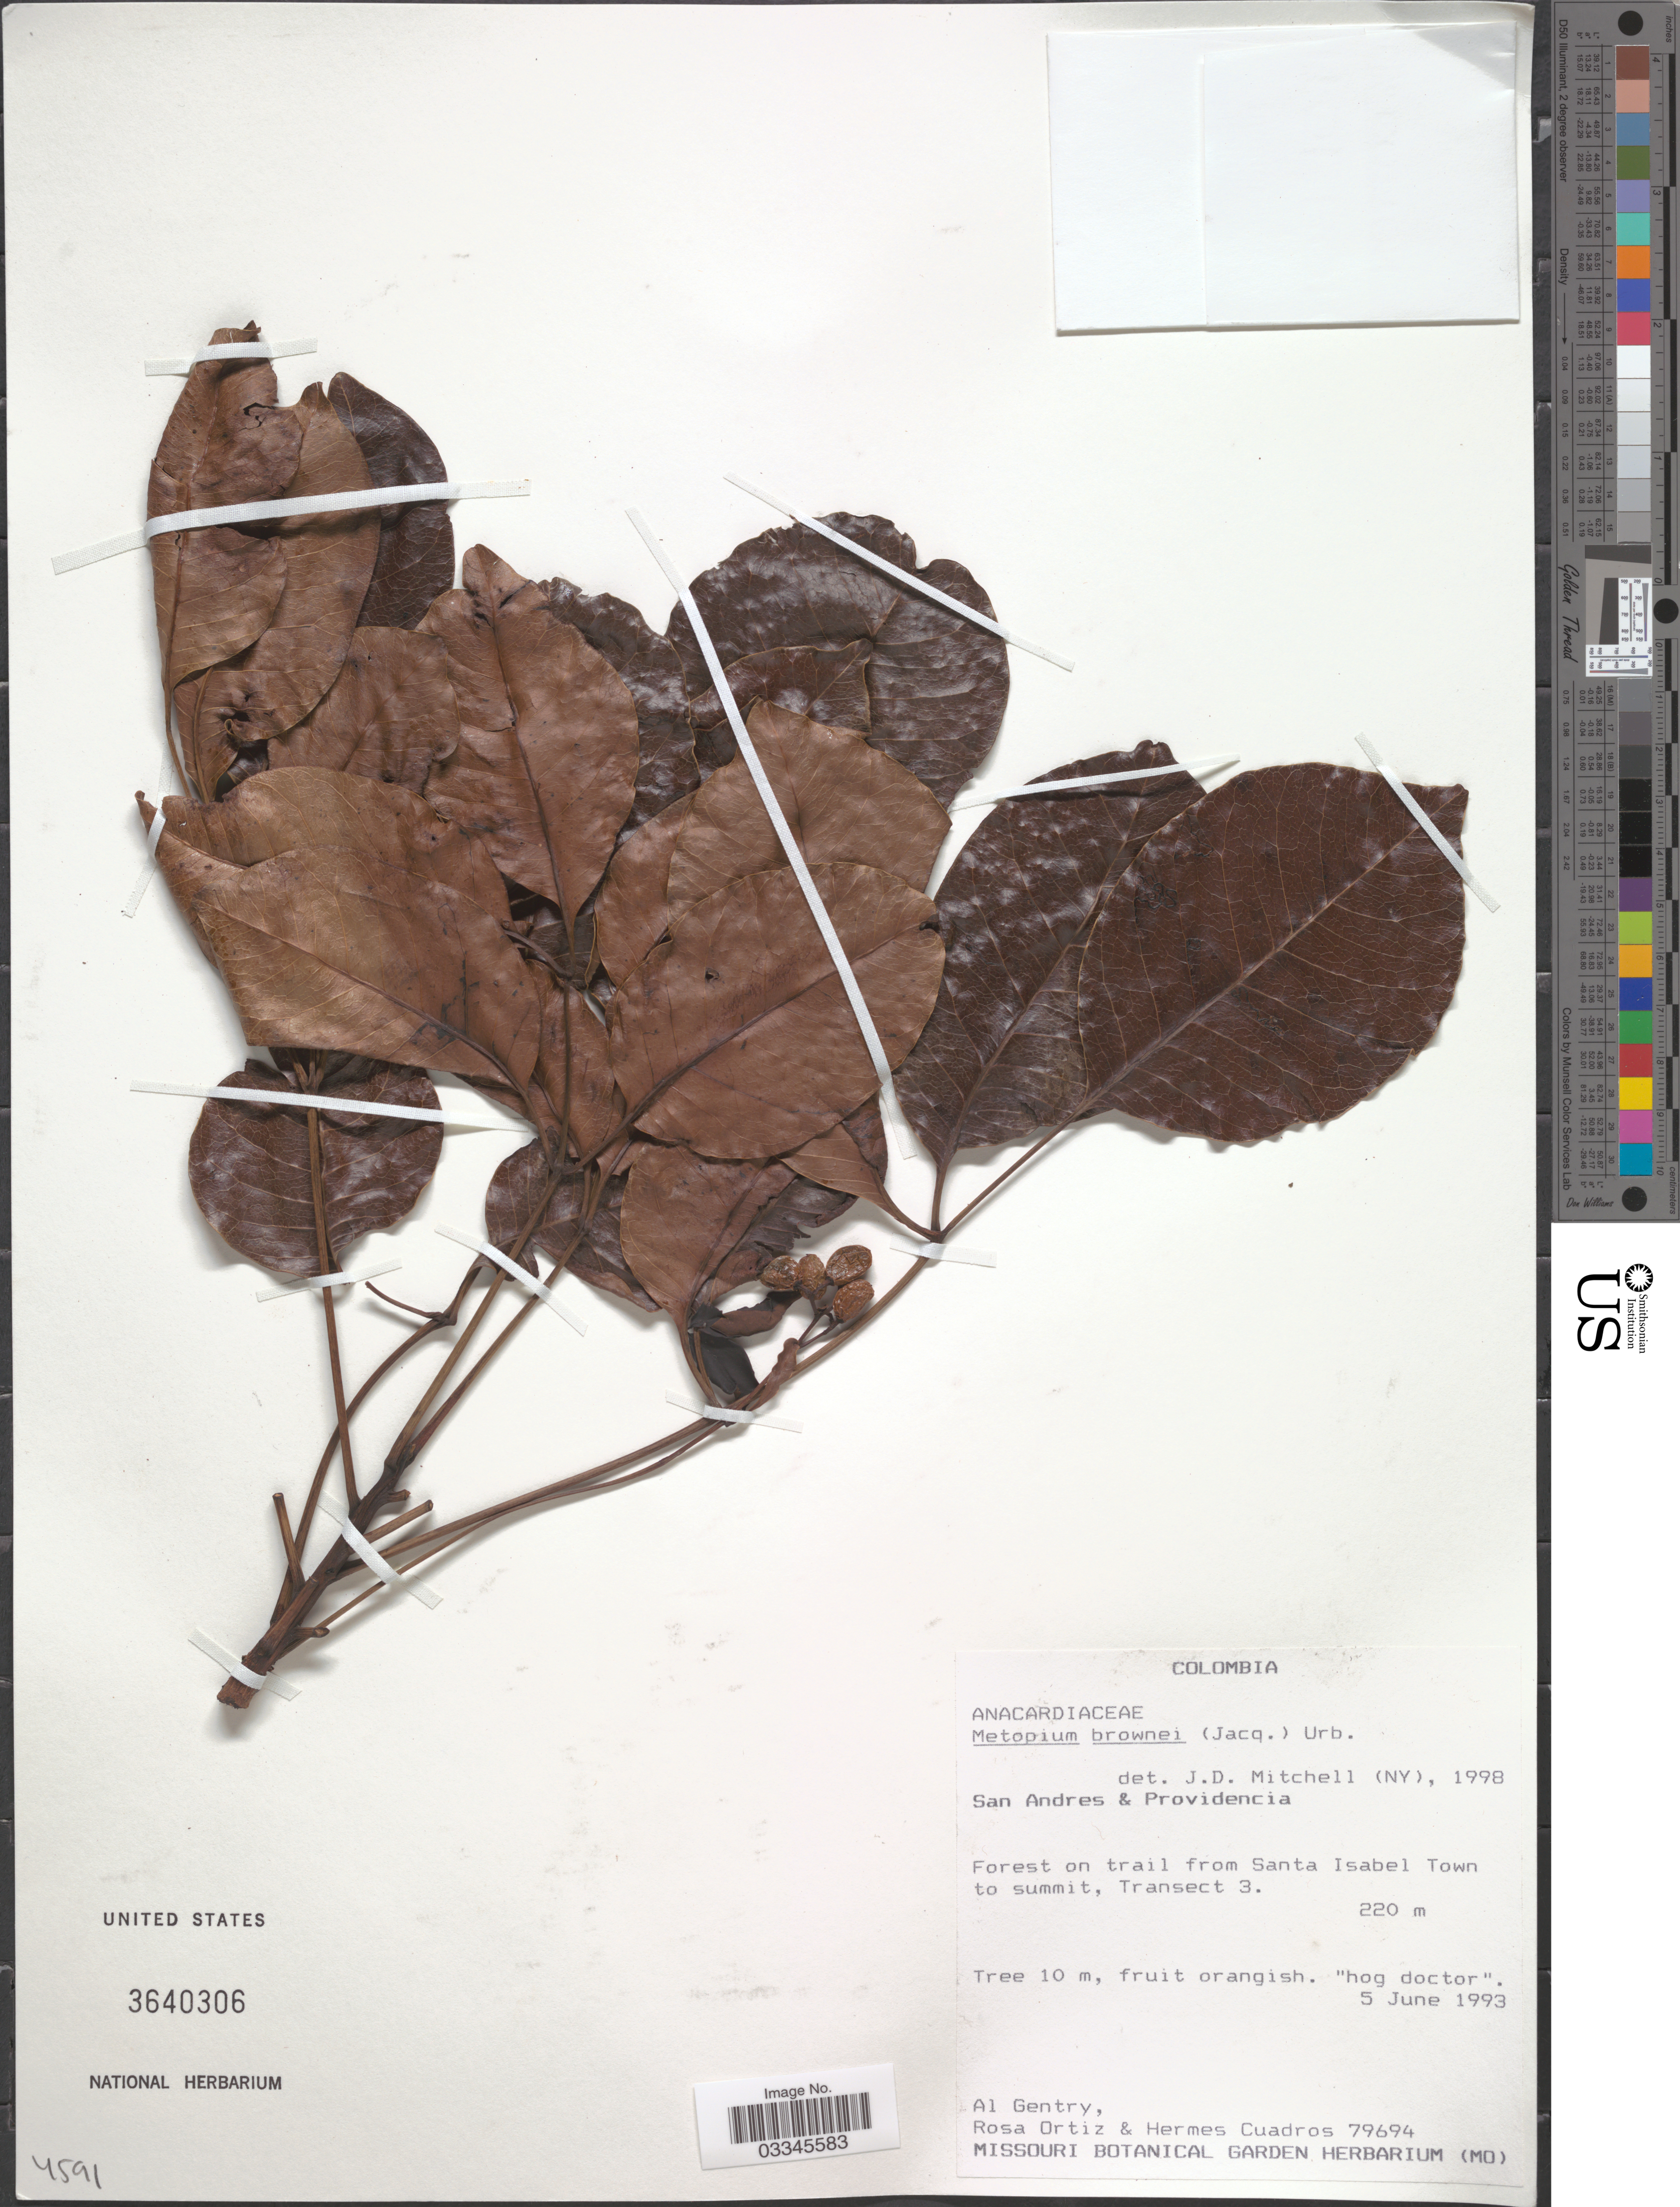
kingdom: Plantae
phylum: Tracheophyta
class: Magnoliopsida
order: Sapindales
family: Anacardiaceae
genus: Metopium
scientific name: Metopium brownei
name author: (Jacq.) Urb.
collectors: A. H. Gentry, R. Ortiz & H. Cuadros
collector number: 79694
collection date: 1993-06-05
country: Colombia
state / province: San Andres y Providencia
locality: Forest on trail from Santa Isabel Town to summit, Transect 3.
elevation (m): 220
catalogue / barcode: US 3640306